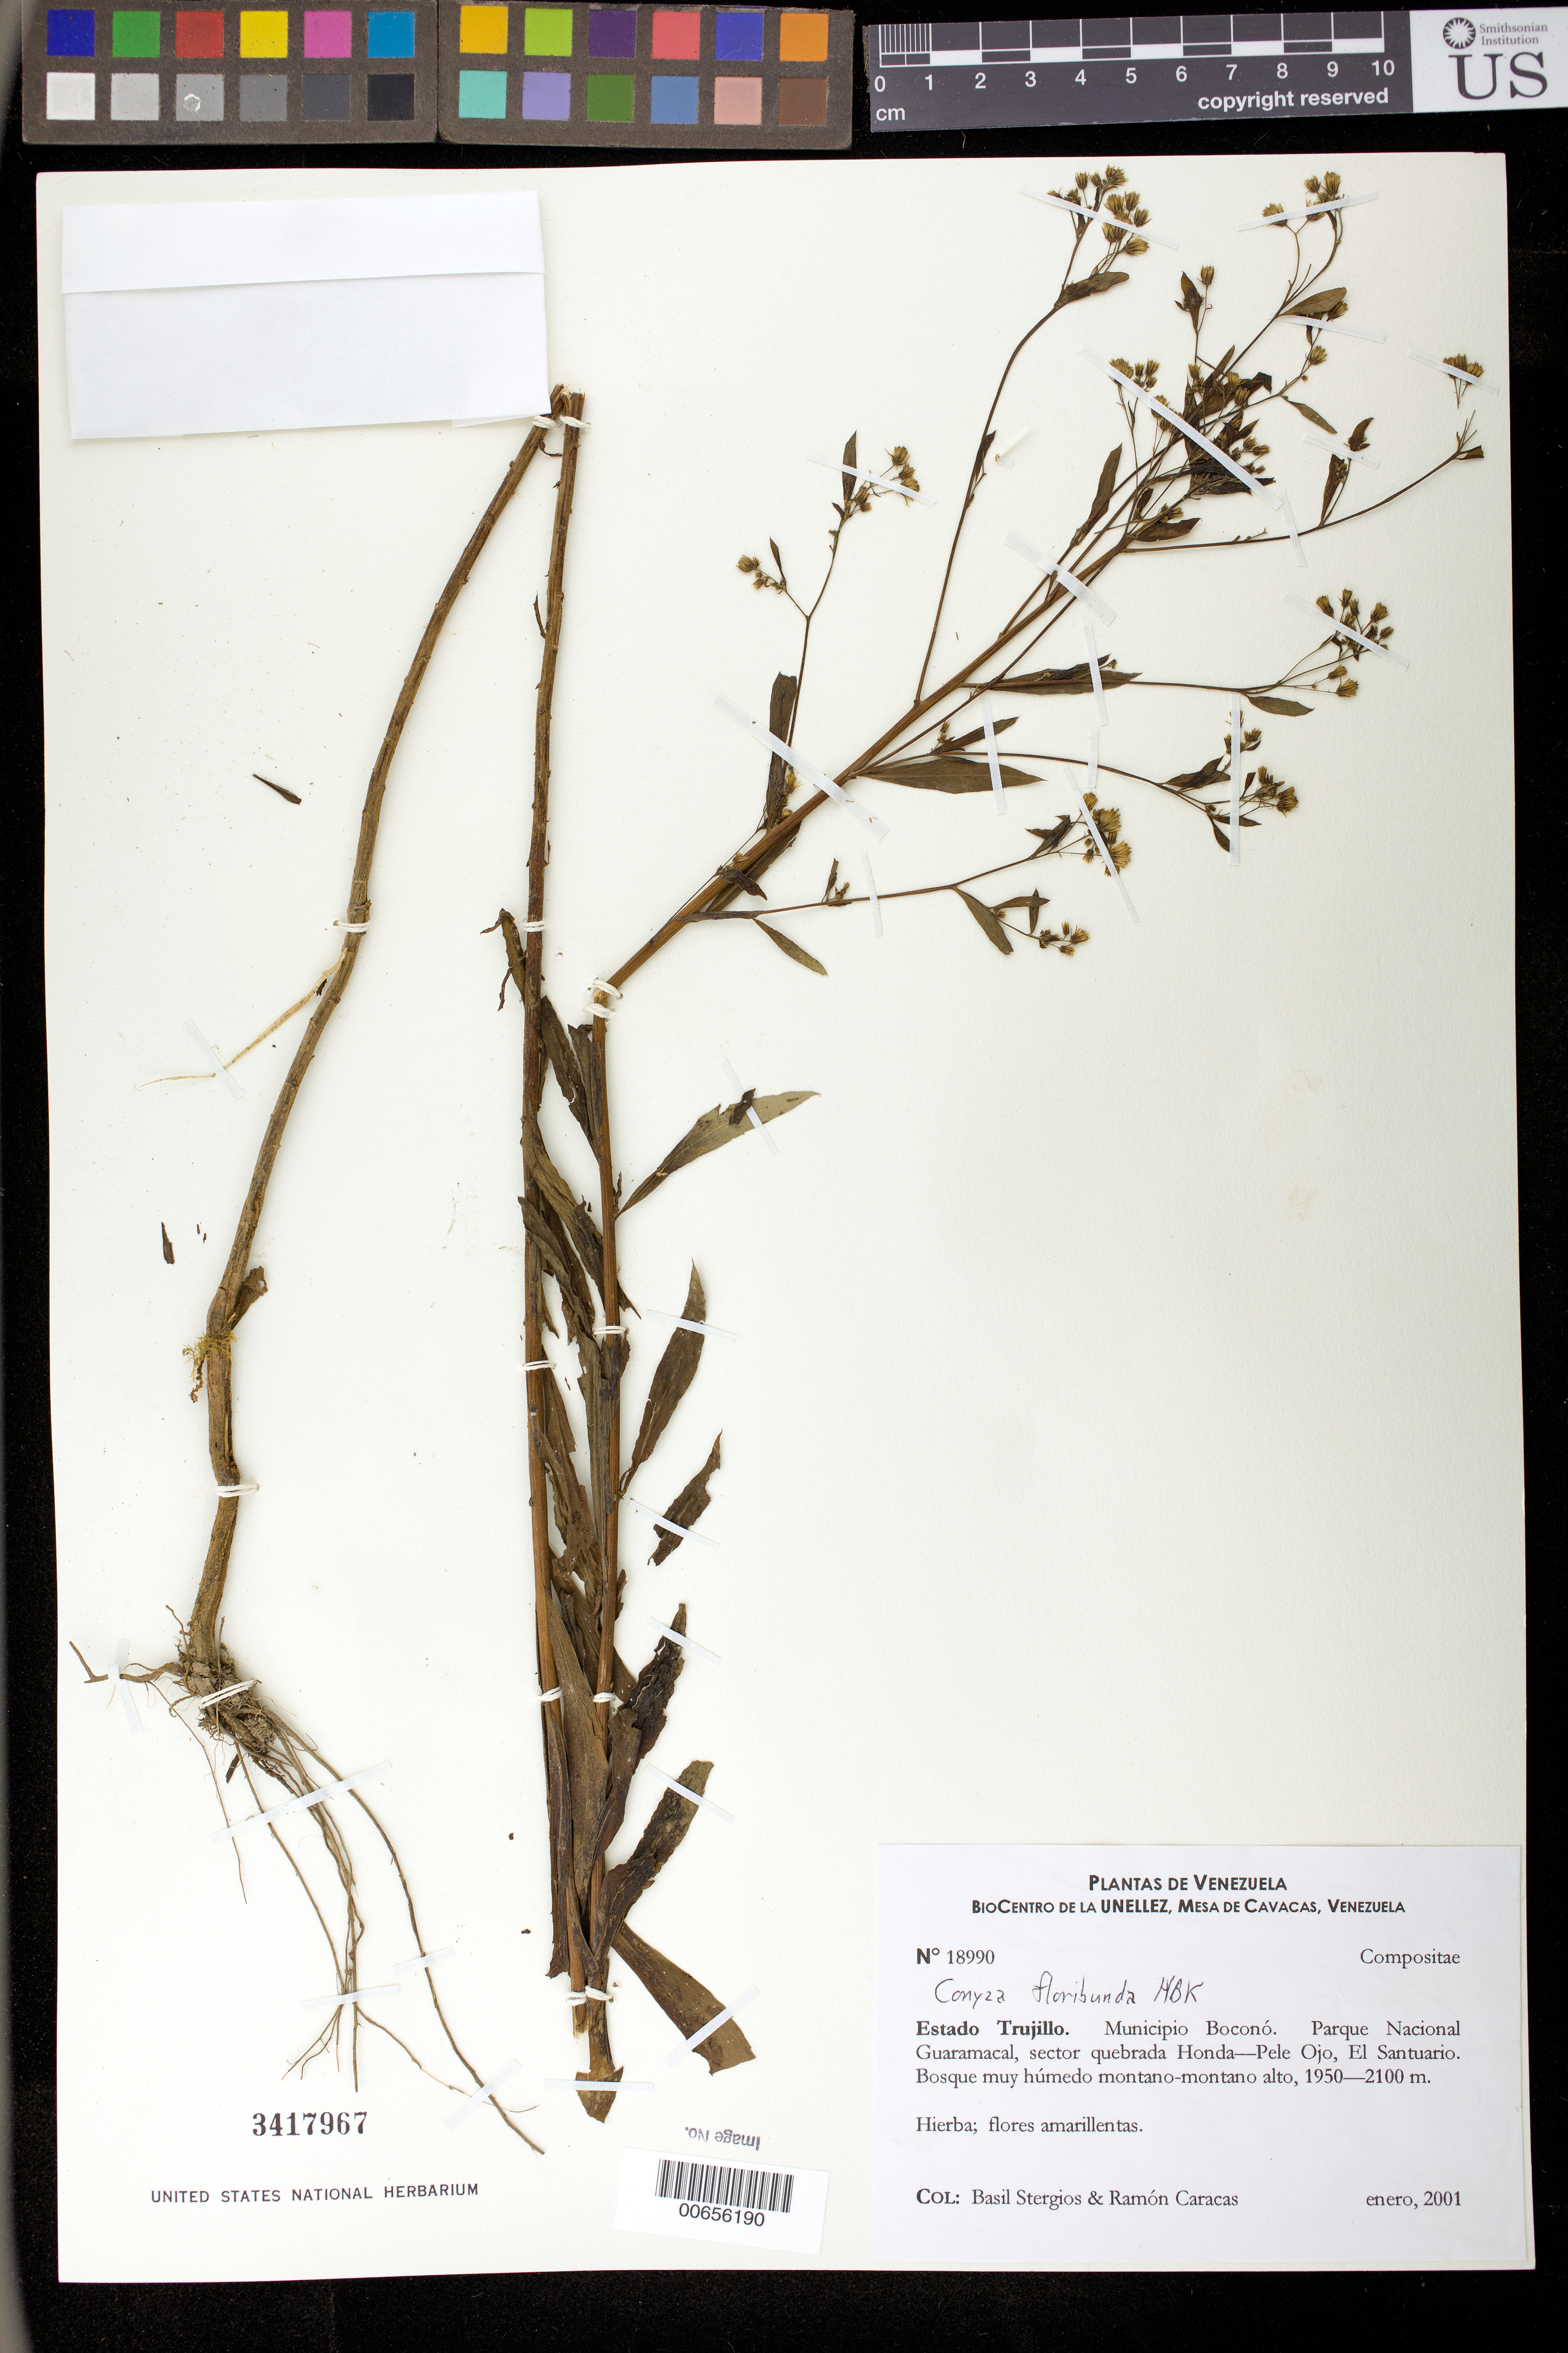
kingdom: Plantae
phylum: Tracheophyta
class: Magnoliopsida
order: Asterales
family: Asteraceae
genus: Conyza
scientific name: Conyza floribunda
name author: Kunth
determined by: Robinson, Harold E., (US)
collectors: B. G. Stergios & R. Caracas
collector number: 18990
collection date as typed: Jan 2001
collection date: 2001-01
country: Venezuela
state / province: Trujillo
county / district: Boconó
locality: Parque Nacional Guaramacal, sector quebrada Honda-Pele Ojo, El Santuario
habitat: Bosque muy húmedo montano-montano alto.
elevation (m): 1950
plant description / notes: MY, PORT, TEX, US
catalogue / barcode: US 3417967